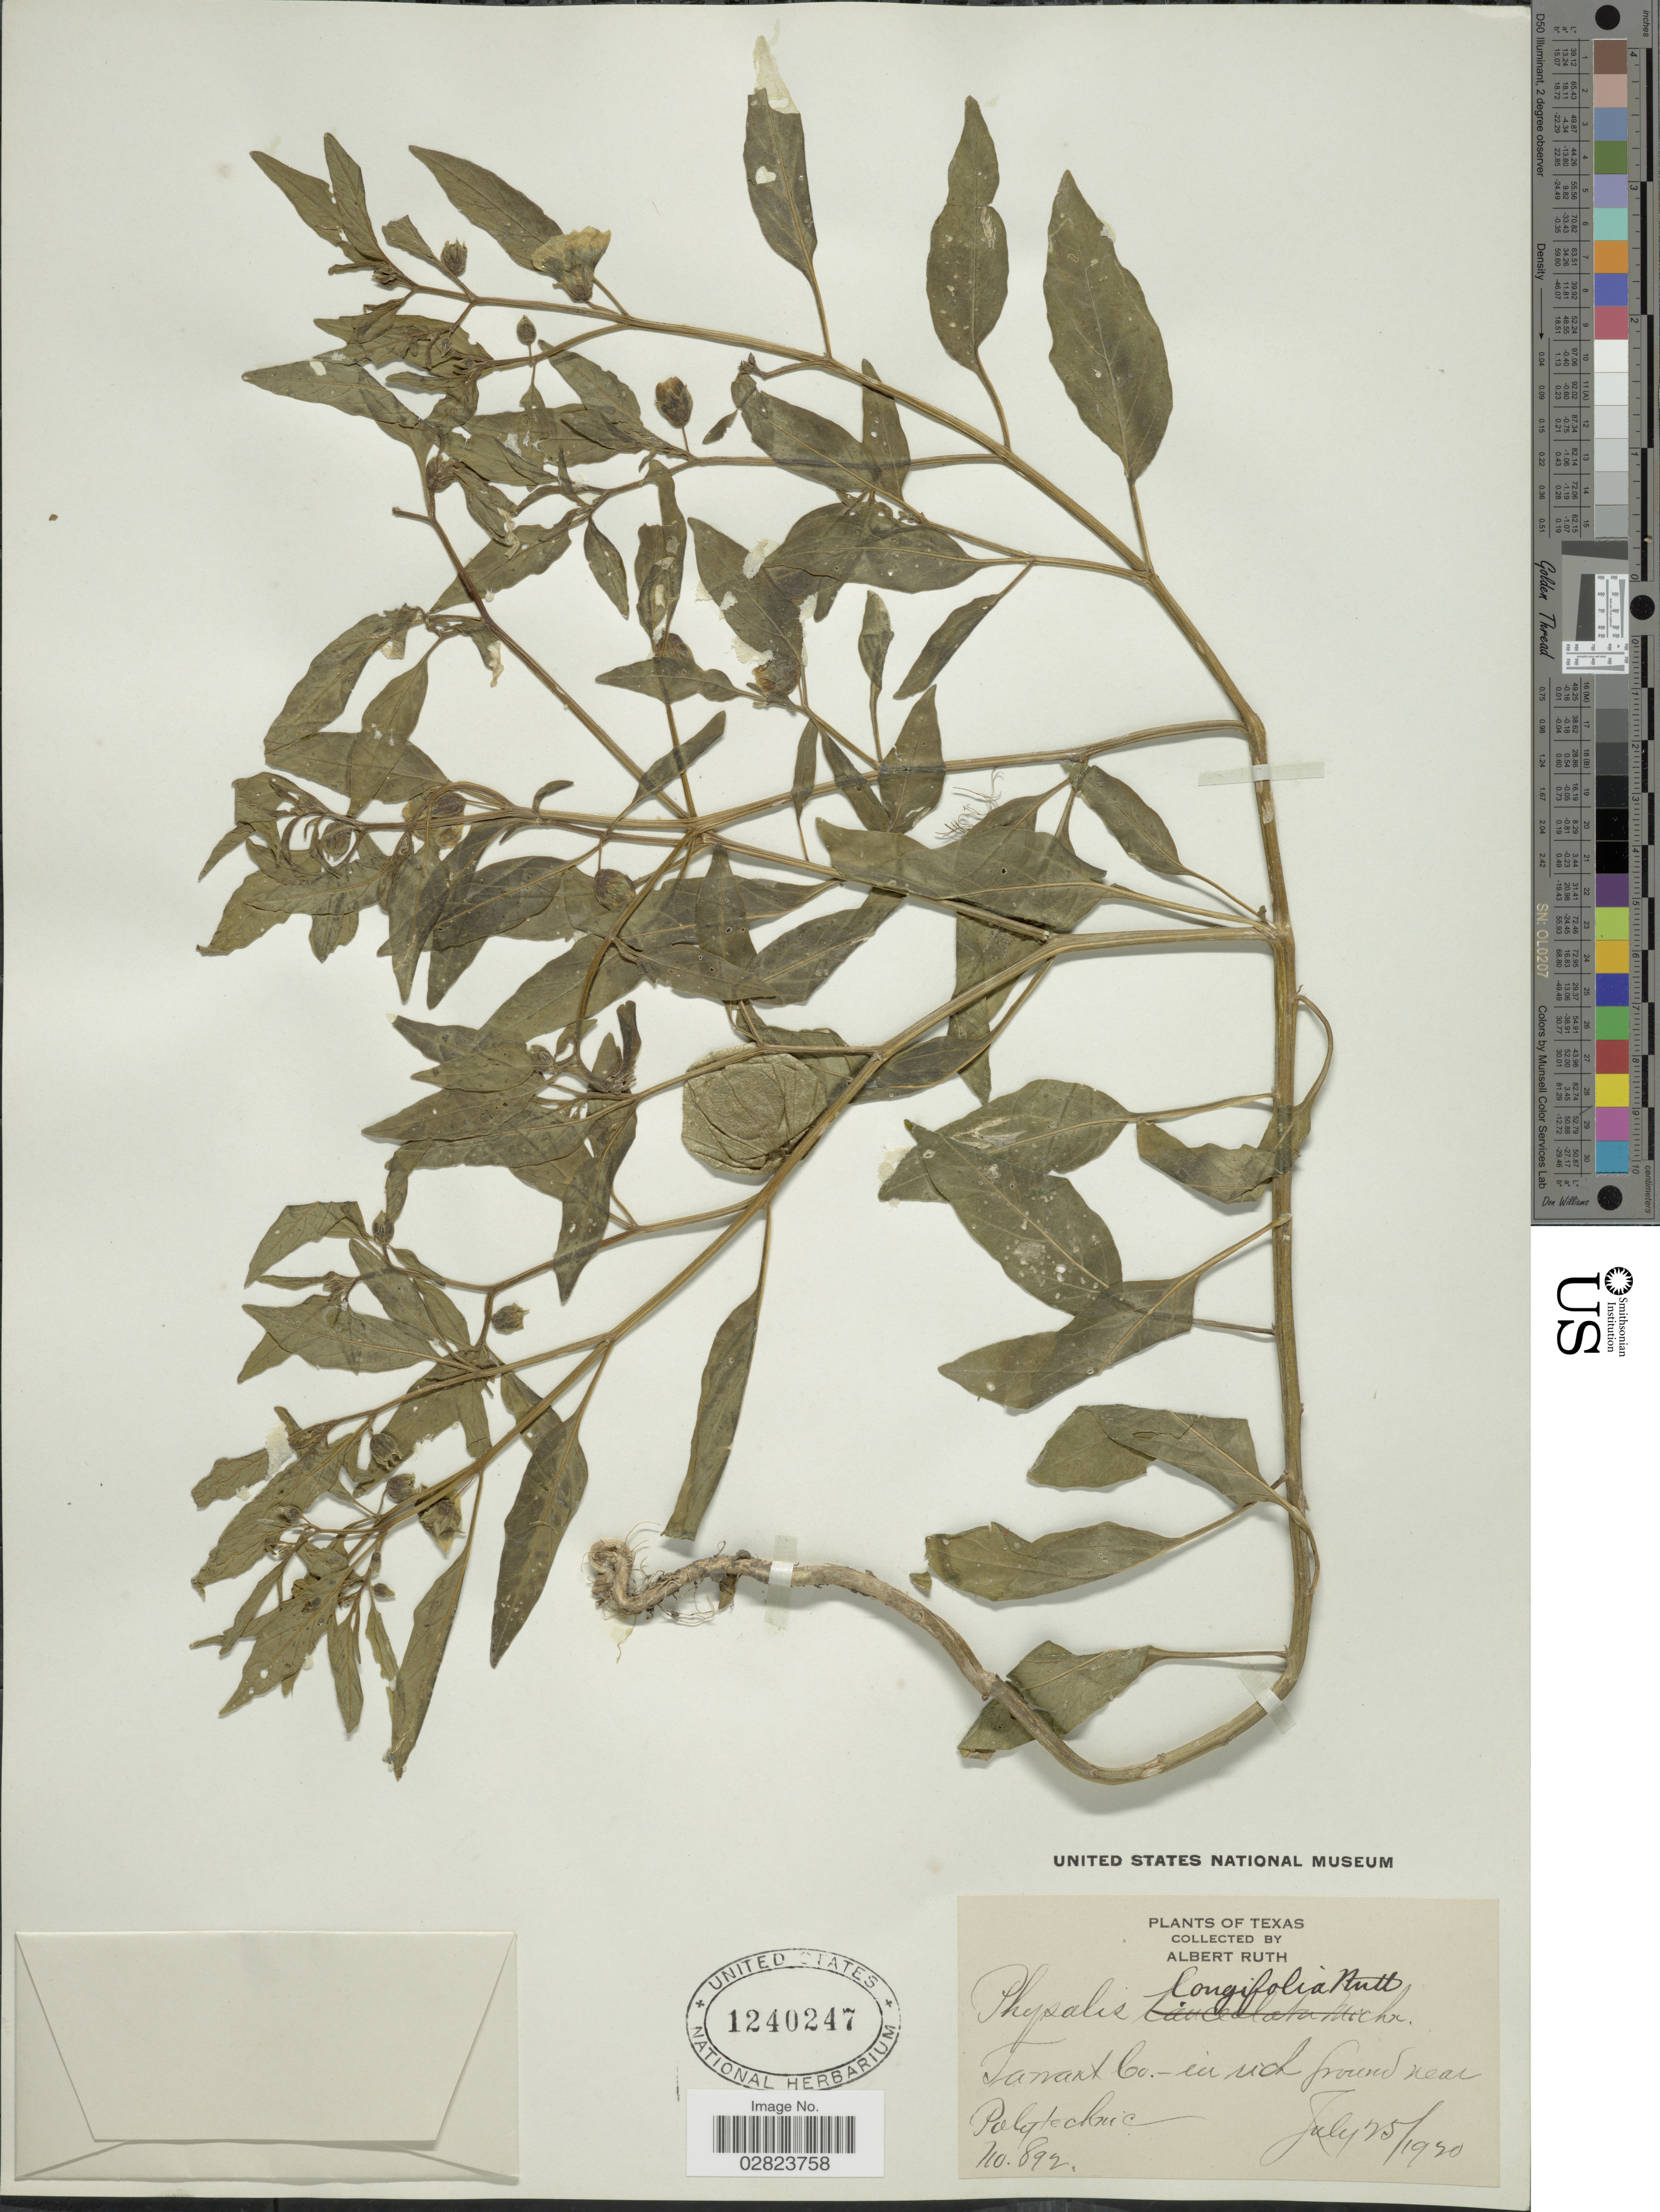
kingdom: Plantae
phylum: Tracheophyta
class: Magnoliopsida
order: Solanales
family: Solanaceae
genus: Physalis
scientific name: Physalis longifolia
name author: Nutt.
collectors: A. Ruth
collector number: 892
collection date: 1920-07-25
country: United States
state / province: Texas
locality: Tarrant Co.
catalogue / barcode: US 1240247